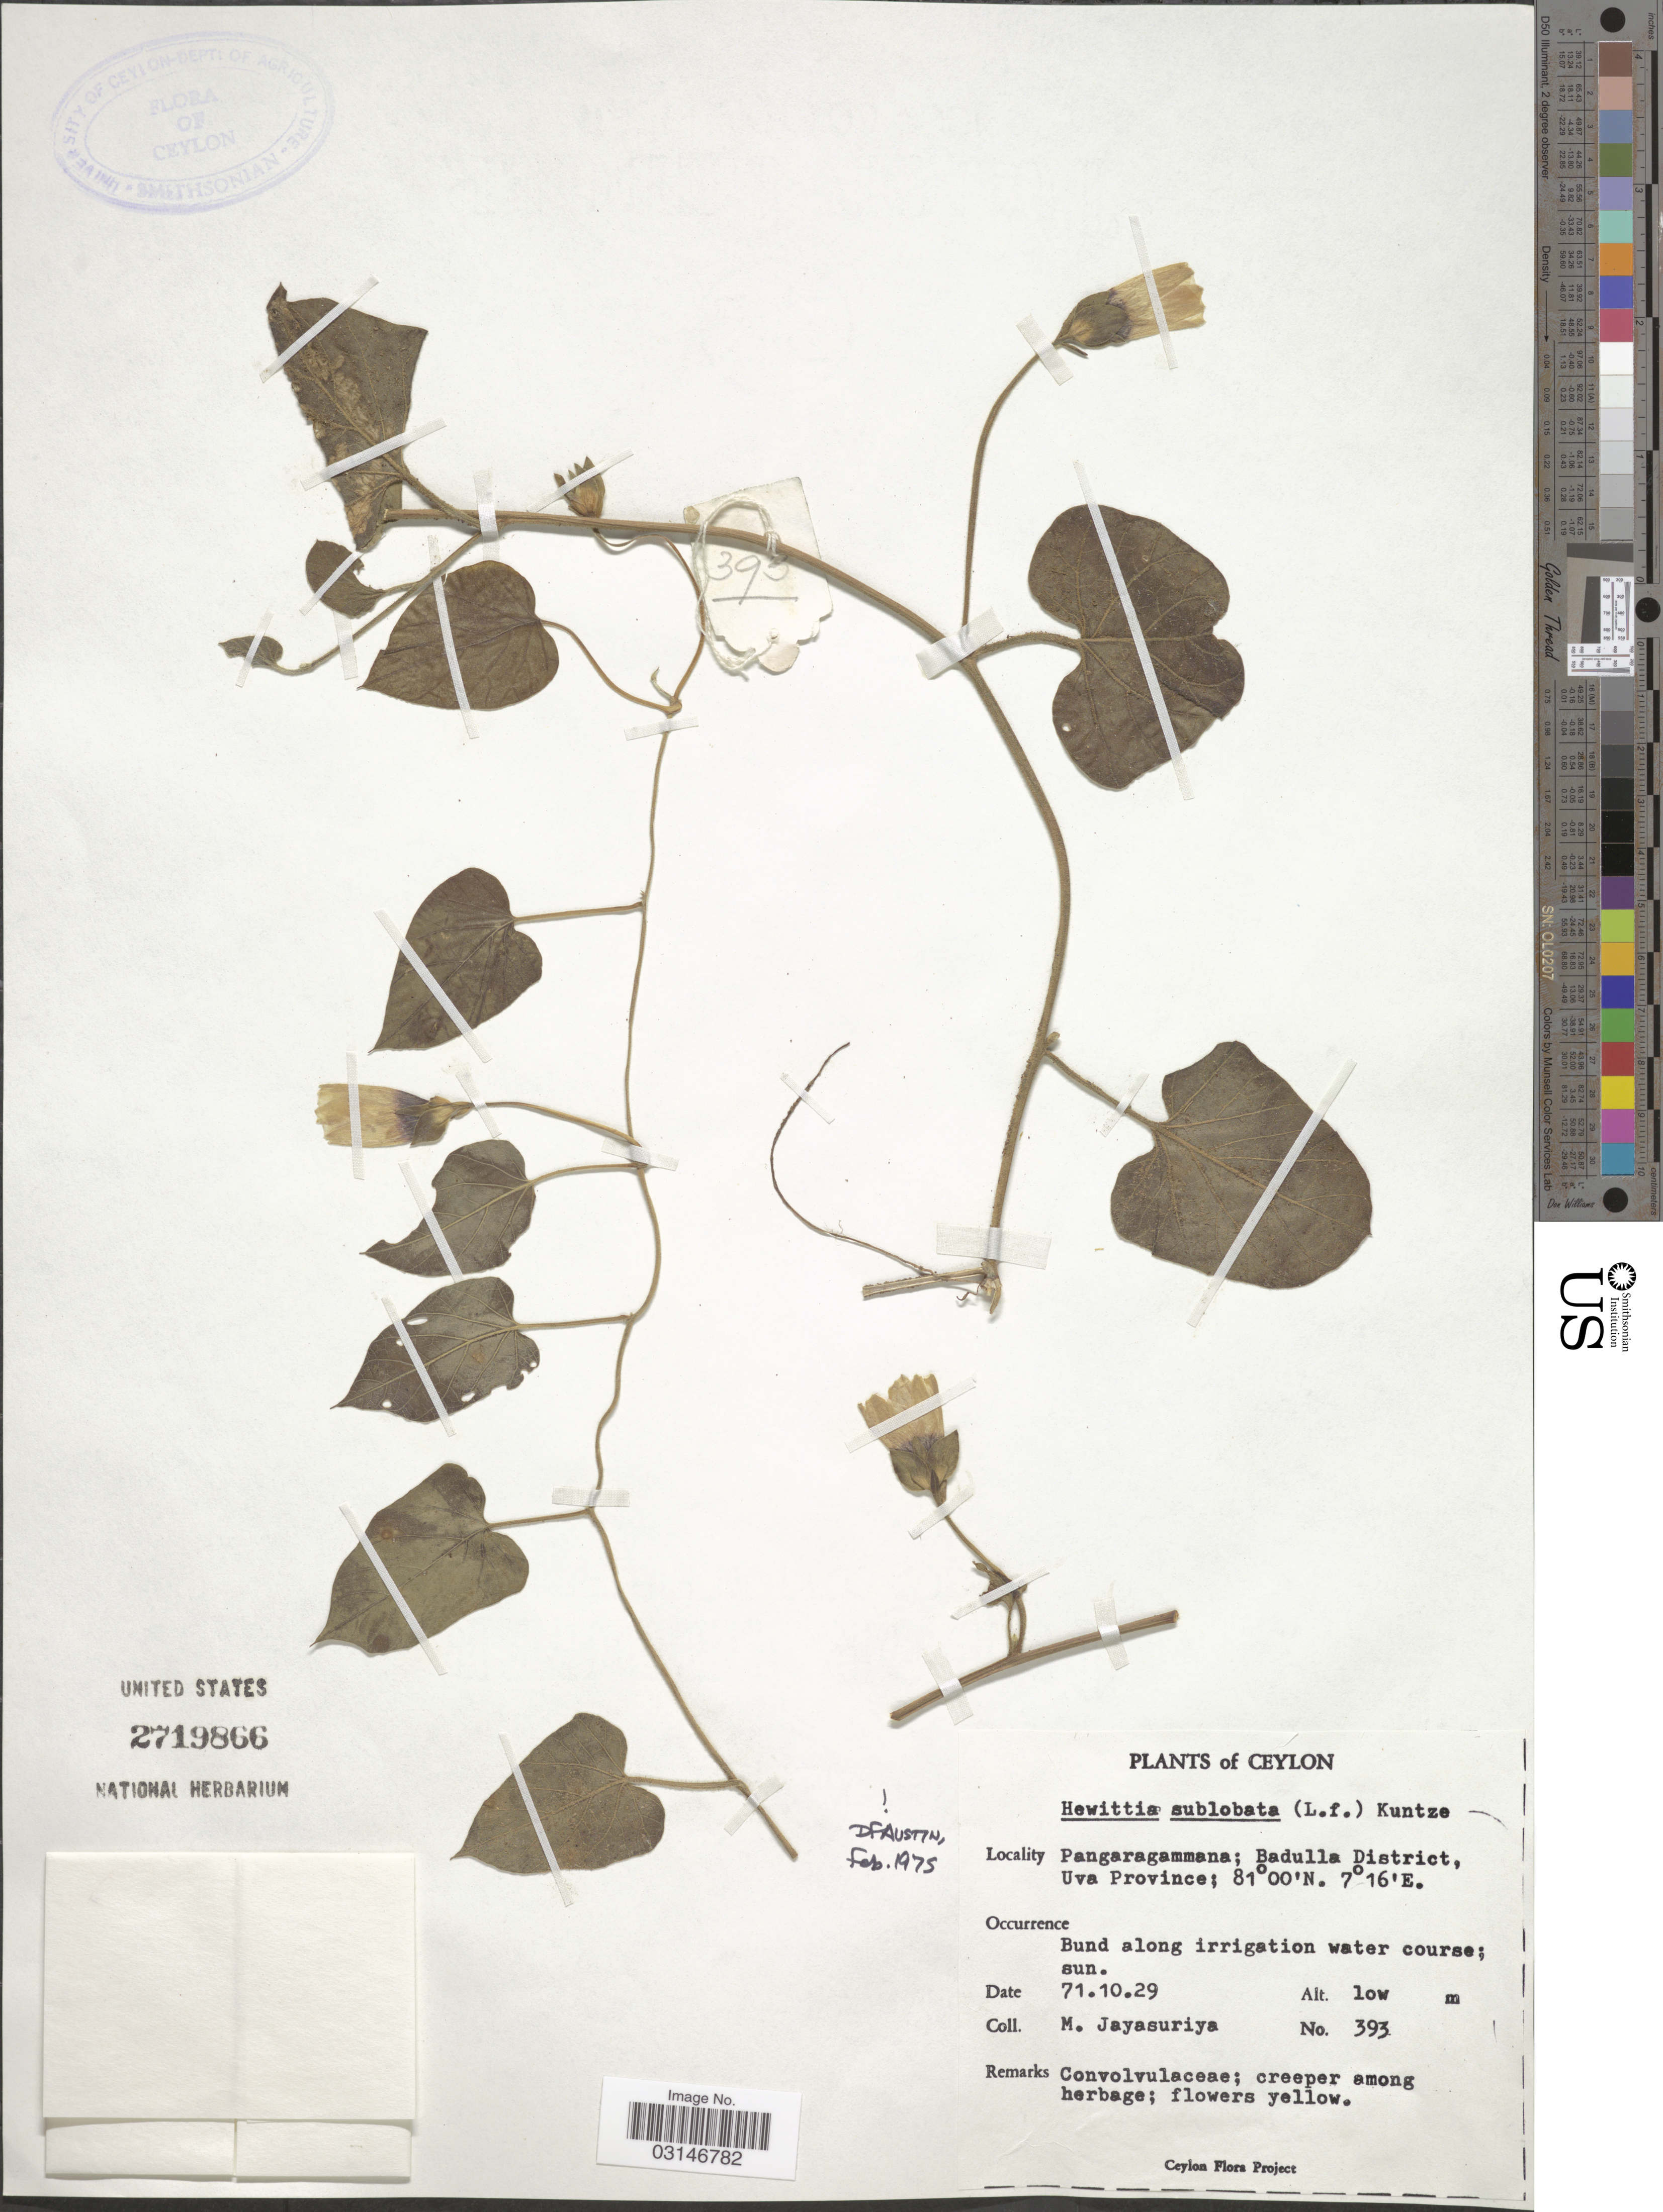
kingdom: Plantae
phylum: Tracheophyta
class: Magnoliopsida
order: Solanales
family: Convolvulaceae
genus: Hewittia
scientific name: Hewittia sublobata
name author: (L. f.) Kuntze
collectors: M. Jayasuriya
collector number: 393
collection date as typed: Transcribed d/m/y: 29/10/71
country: Sri Lanka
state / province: Uva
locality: Ceylon, Pangaragammana; Badulla District.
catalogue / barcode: US 2719866